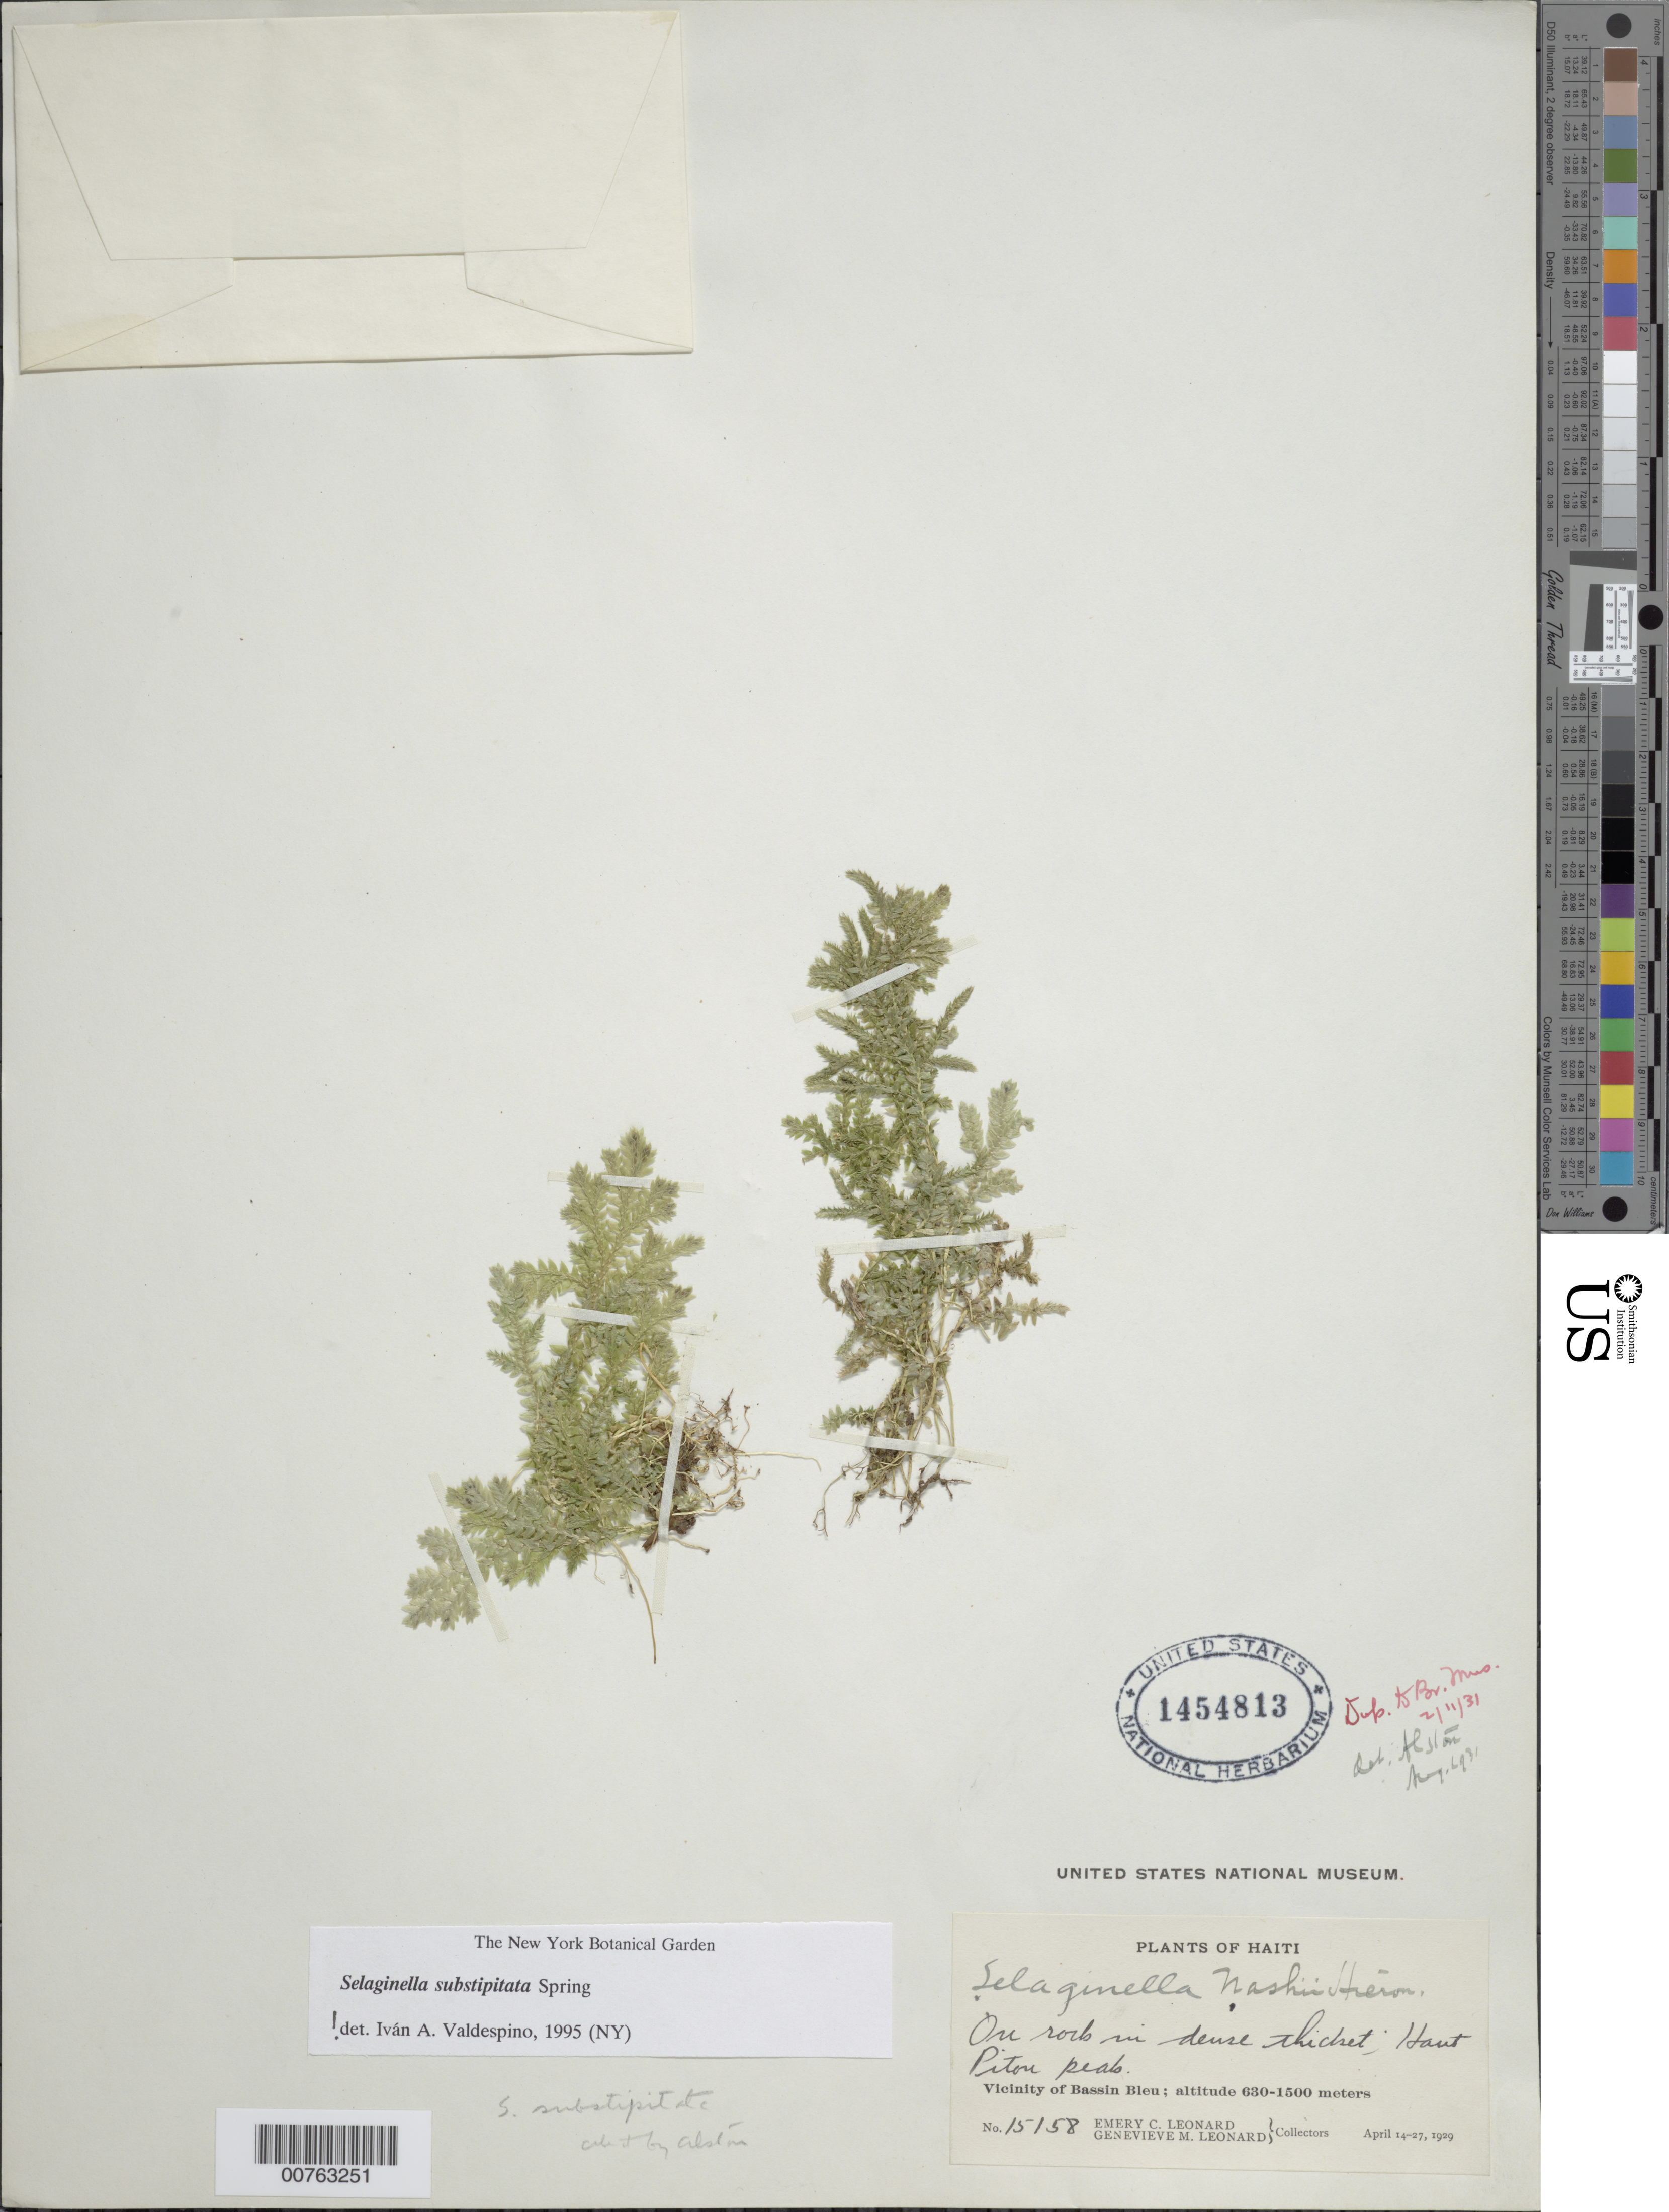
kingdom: Plantae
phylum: Tracheophyta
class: Lycopodiopsida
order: Selaginellales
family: Selaginellaceae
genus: Selaginella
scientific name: Selaginella substipitata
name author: Spring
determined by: Valdespino, I. A., (PMA), Universidad de Panama (PANAMA)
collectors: E. C. Leonard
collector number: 15158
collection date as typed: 14 Apr 1929 to 27 Apr 1929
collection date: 1929-04-14/1929-04-27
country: Haiti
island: Hispaniola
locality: Vicinity of Bassin Bleu. Haut Piton Peak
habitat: On rocks in dense thicket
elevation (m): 630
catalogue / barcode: US 1454813